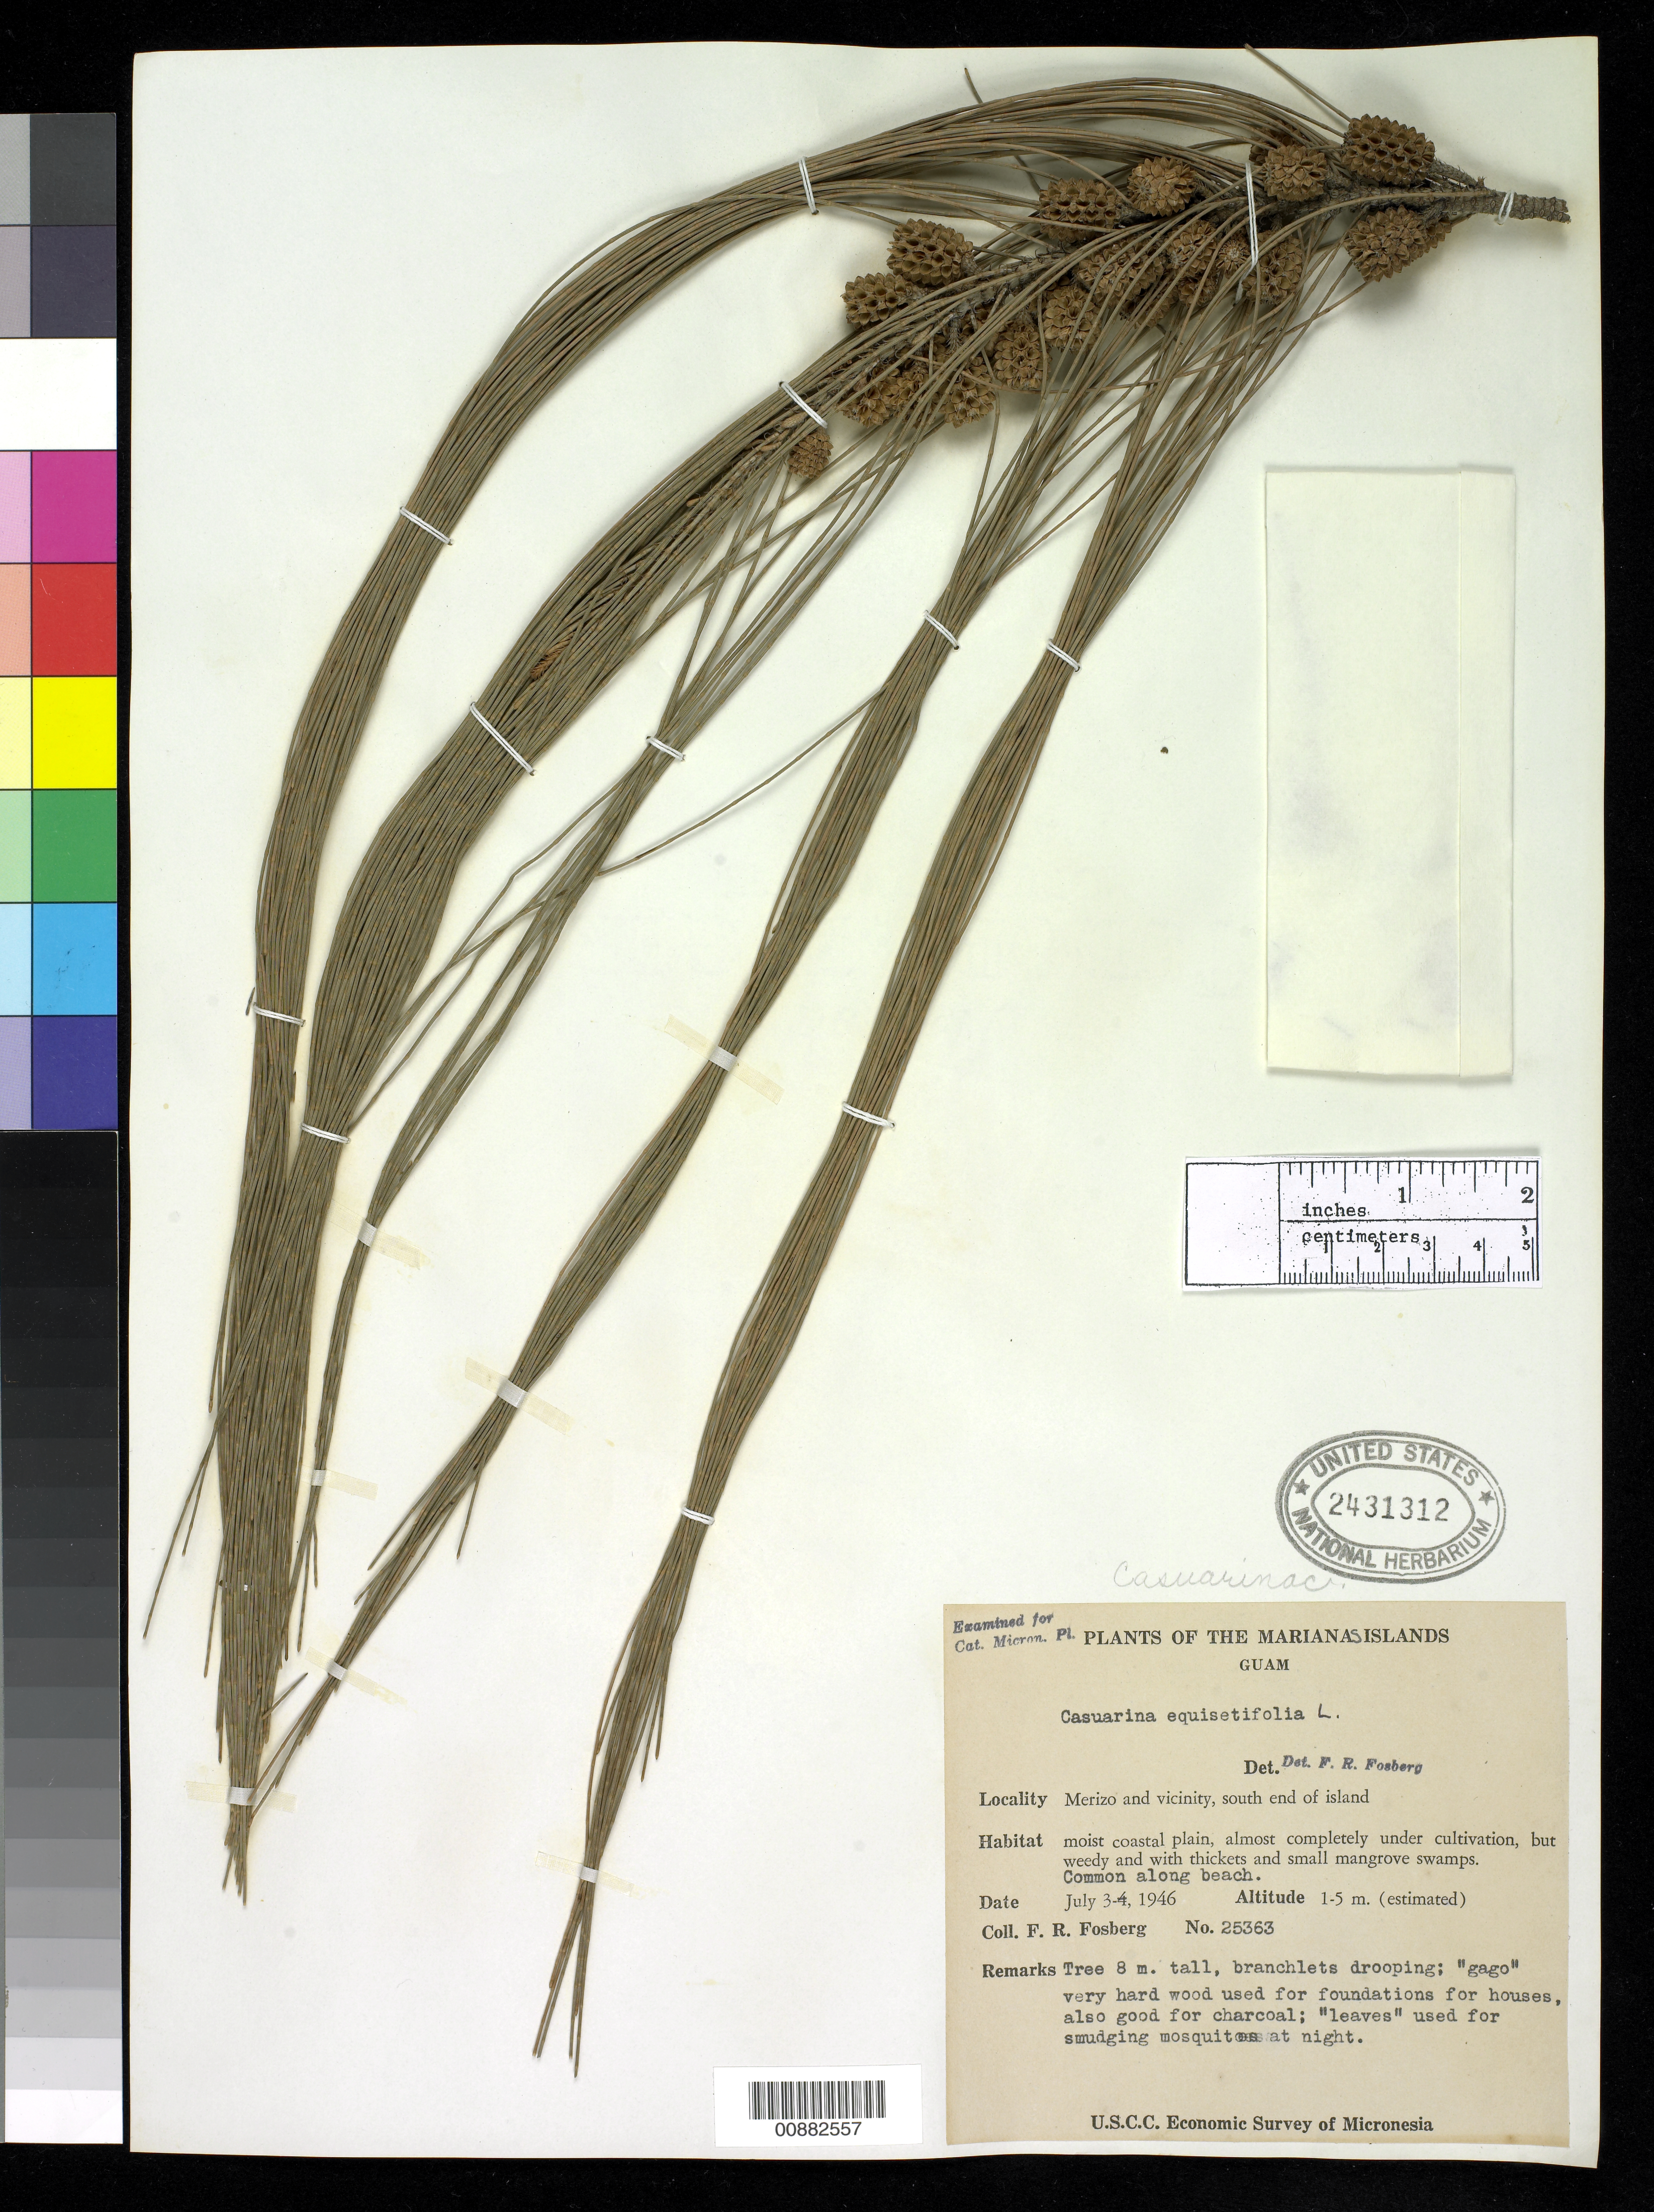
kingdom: Plantae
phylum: Tracheophyta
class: Magnoliopsida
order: Fagales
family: Casuarinaceae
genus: Casuarina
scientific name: Casuarina equisetifolia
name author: L.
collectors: F. R. Fosberg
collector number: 25363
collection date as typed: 03 Jul 1946 to 04 Jul 1946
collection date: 1946-07-03/1946-07-04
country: Guam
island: Guam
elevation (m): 1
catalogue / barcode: US 2431312